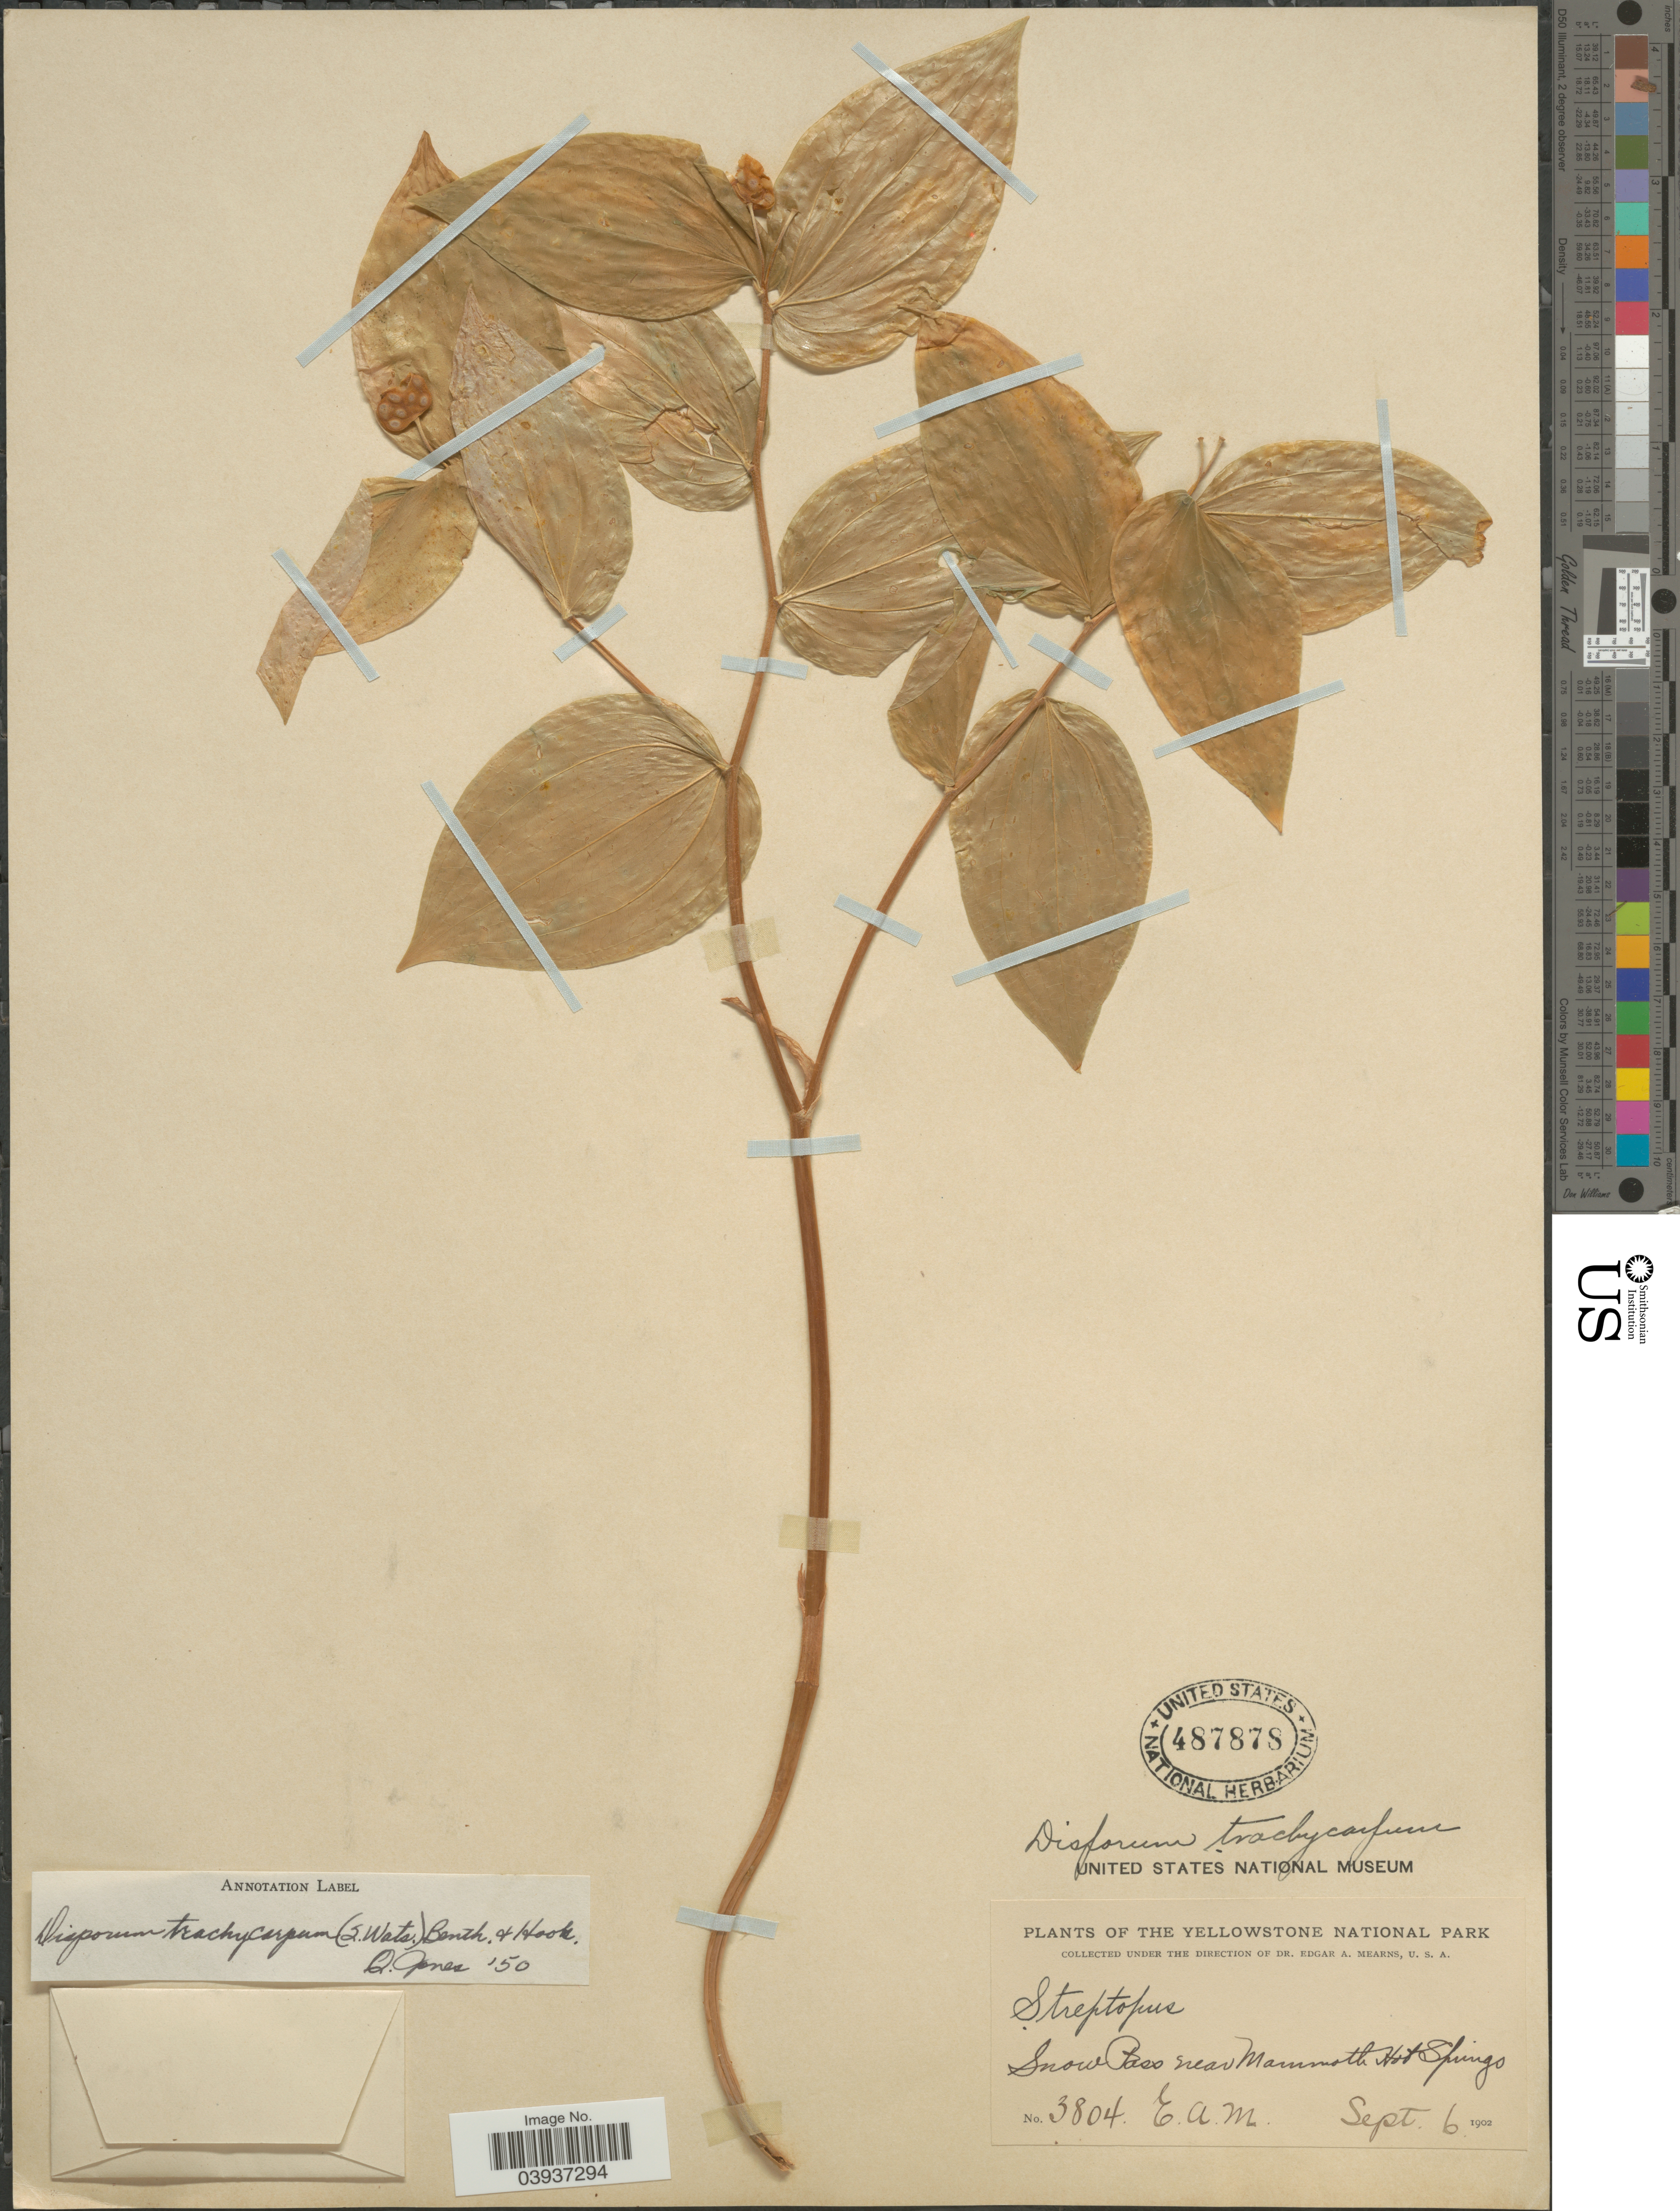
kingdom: Plantae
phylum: Tracheophyta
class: Liliopsida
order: Liliales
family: Colchicaceae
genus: Disporum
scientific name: Disporum trachycarpum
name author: (S. Watson) Benth. & Hook. f.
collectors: E. A. Mearns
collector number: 3804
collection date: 1902-09-06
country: United States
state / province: Wyoming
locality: Yellowstone National Park. Snow Pass near Mammoth Hot Springs.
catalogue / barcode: US 487878